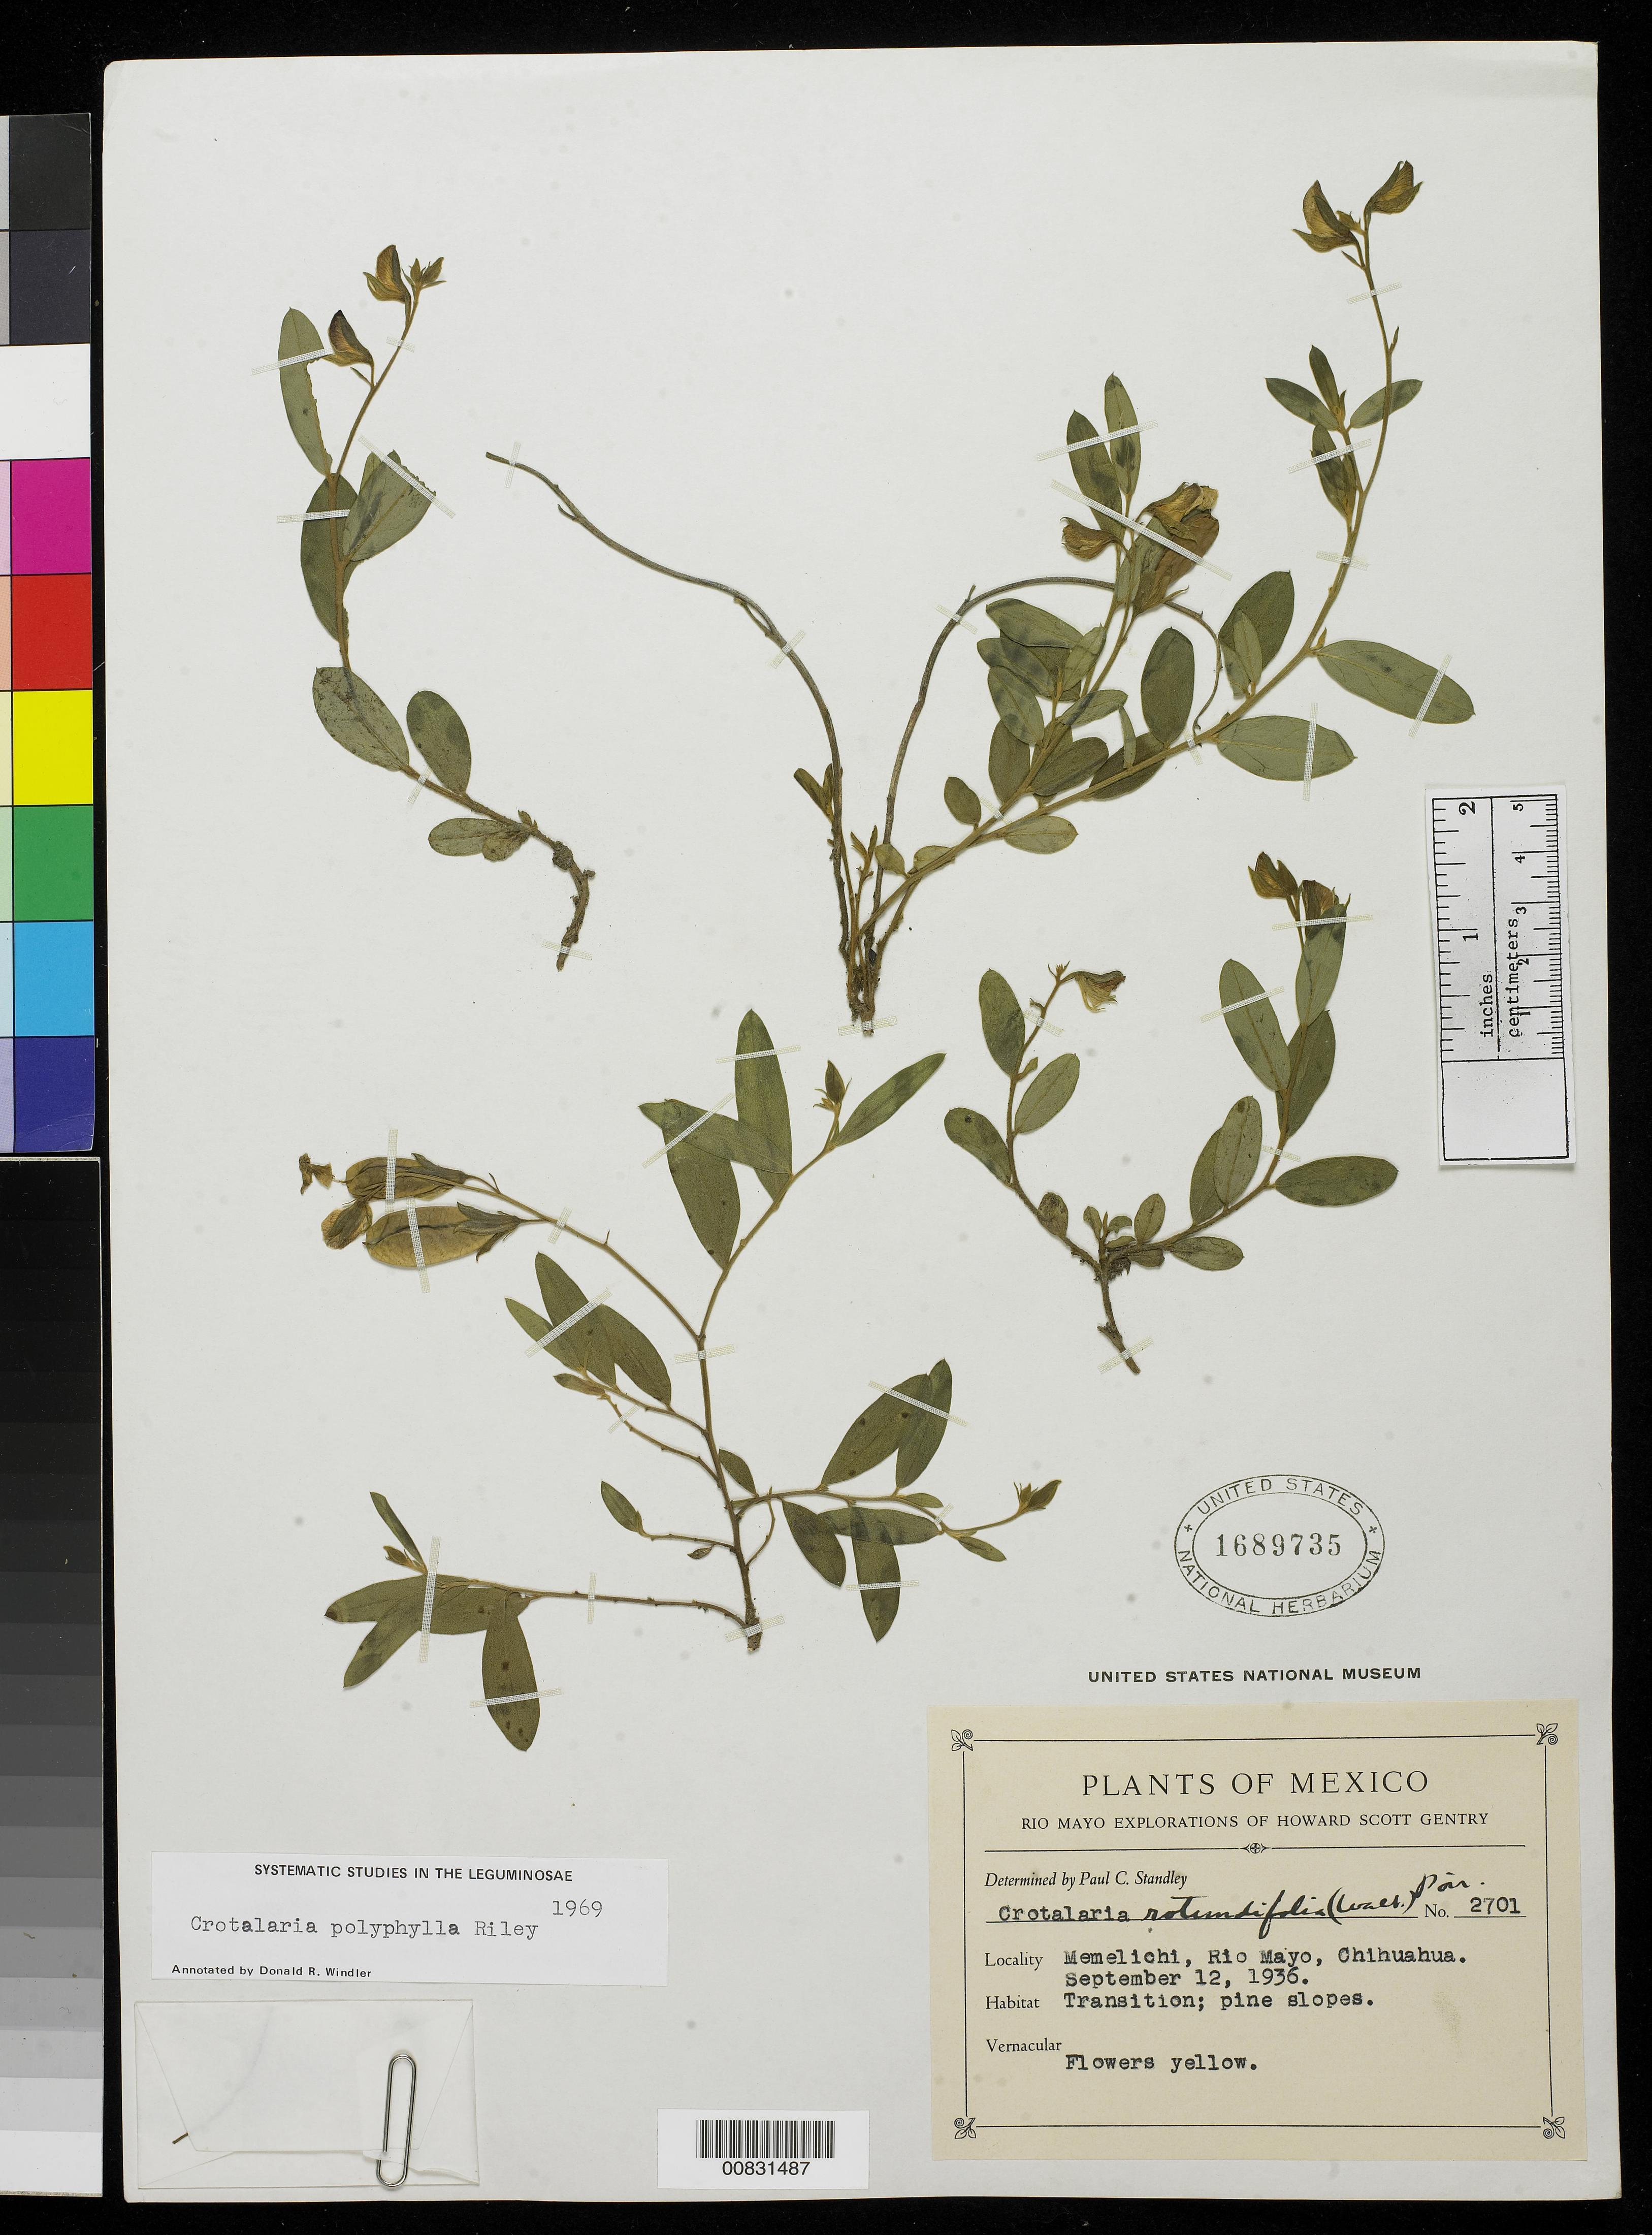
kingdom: Plantae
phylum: Tracheophyta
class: Magnoliopsida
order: Fabales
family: Fabaceae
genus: Crotalaria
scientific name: Crotalaria polyphylla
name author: Riley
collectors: H. S. Gentry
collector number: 2701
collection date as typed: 12 Sep 1936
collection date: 1936-09-12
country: Mexico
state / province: Chihuahua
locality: Memelichi, Rio Mayo, Chihuahua.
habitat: Transition; pine slopes.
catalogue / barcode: US 1689735